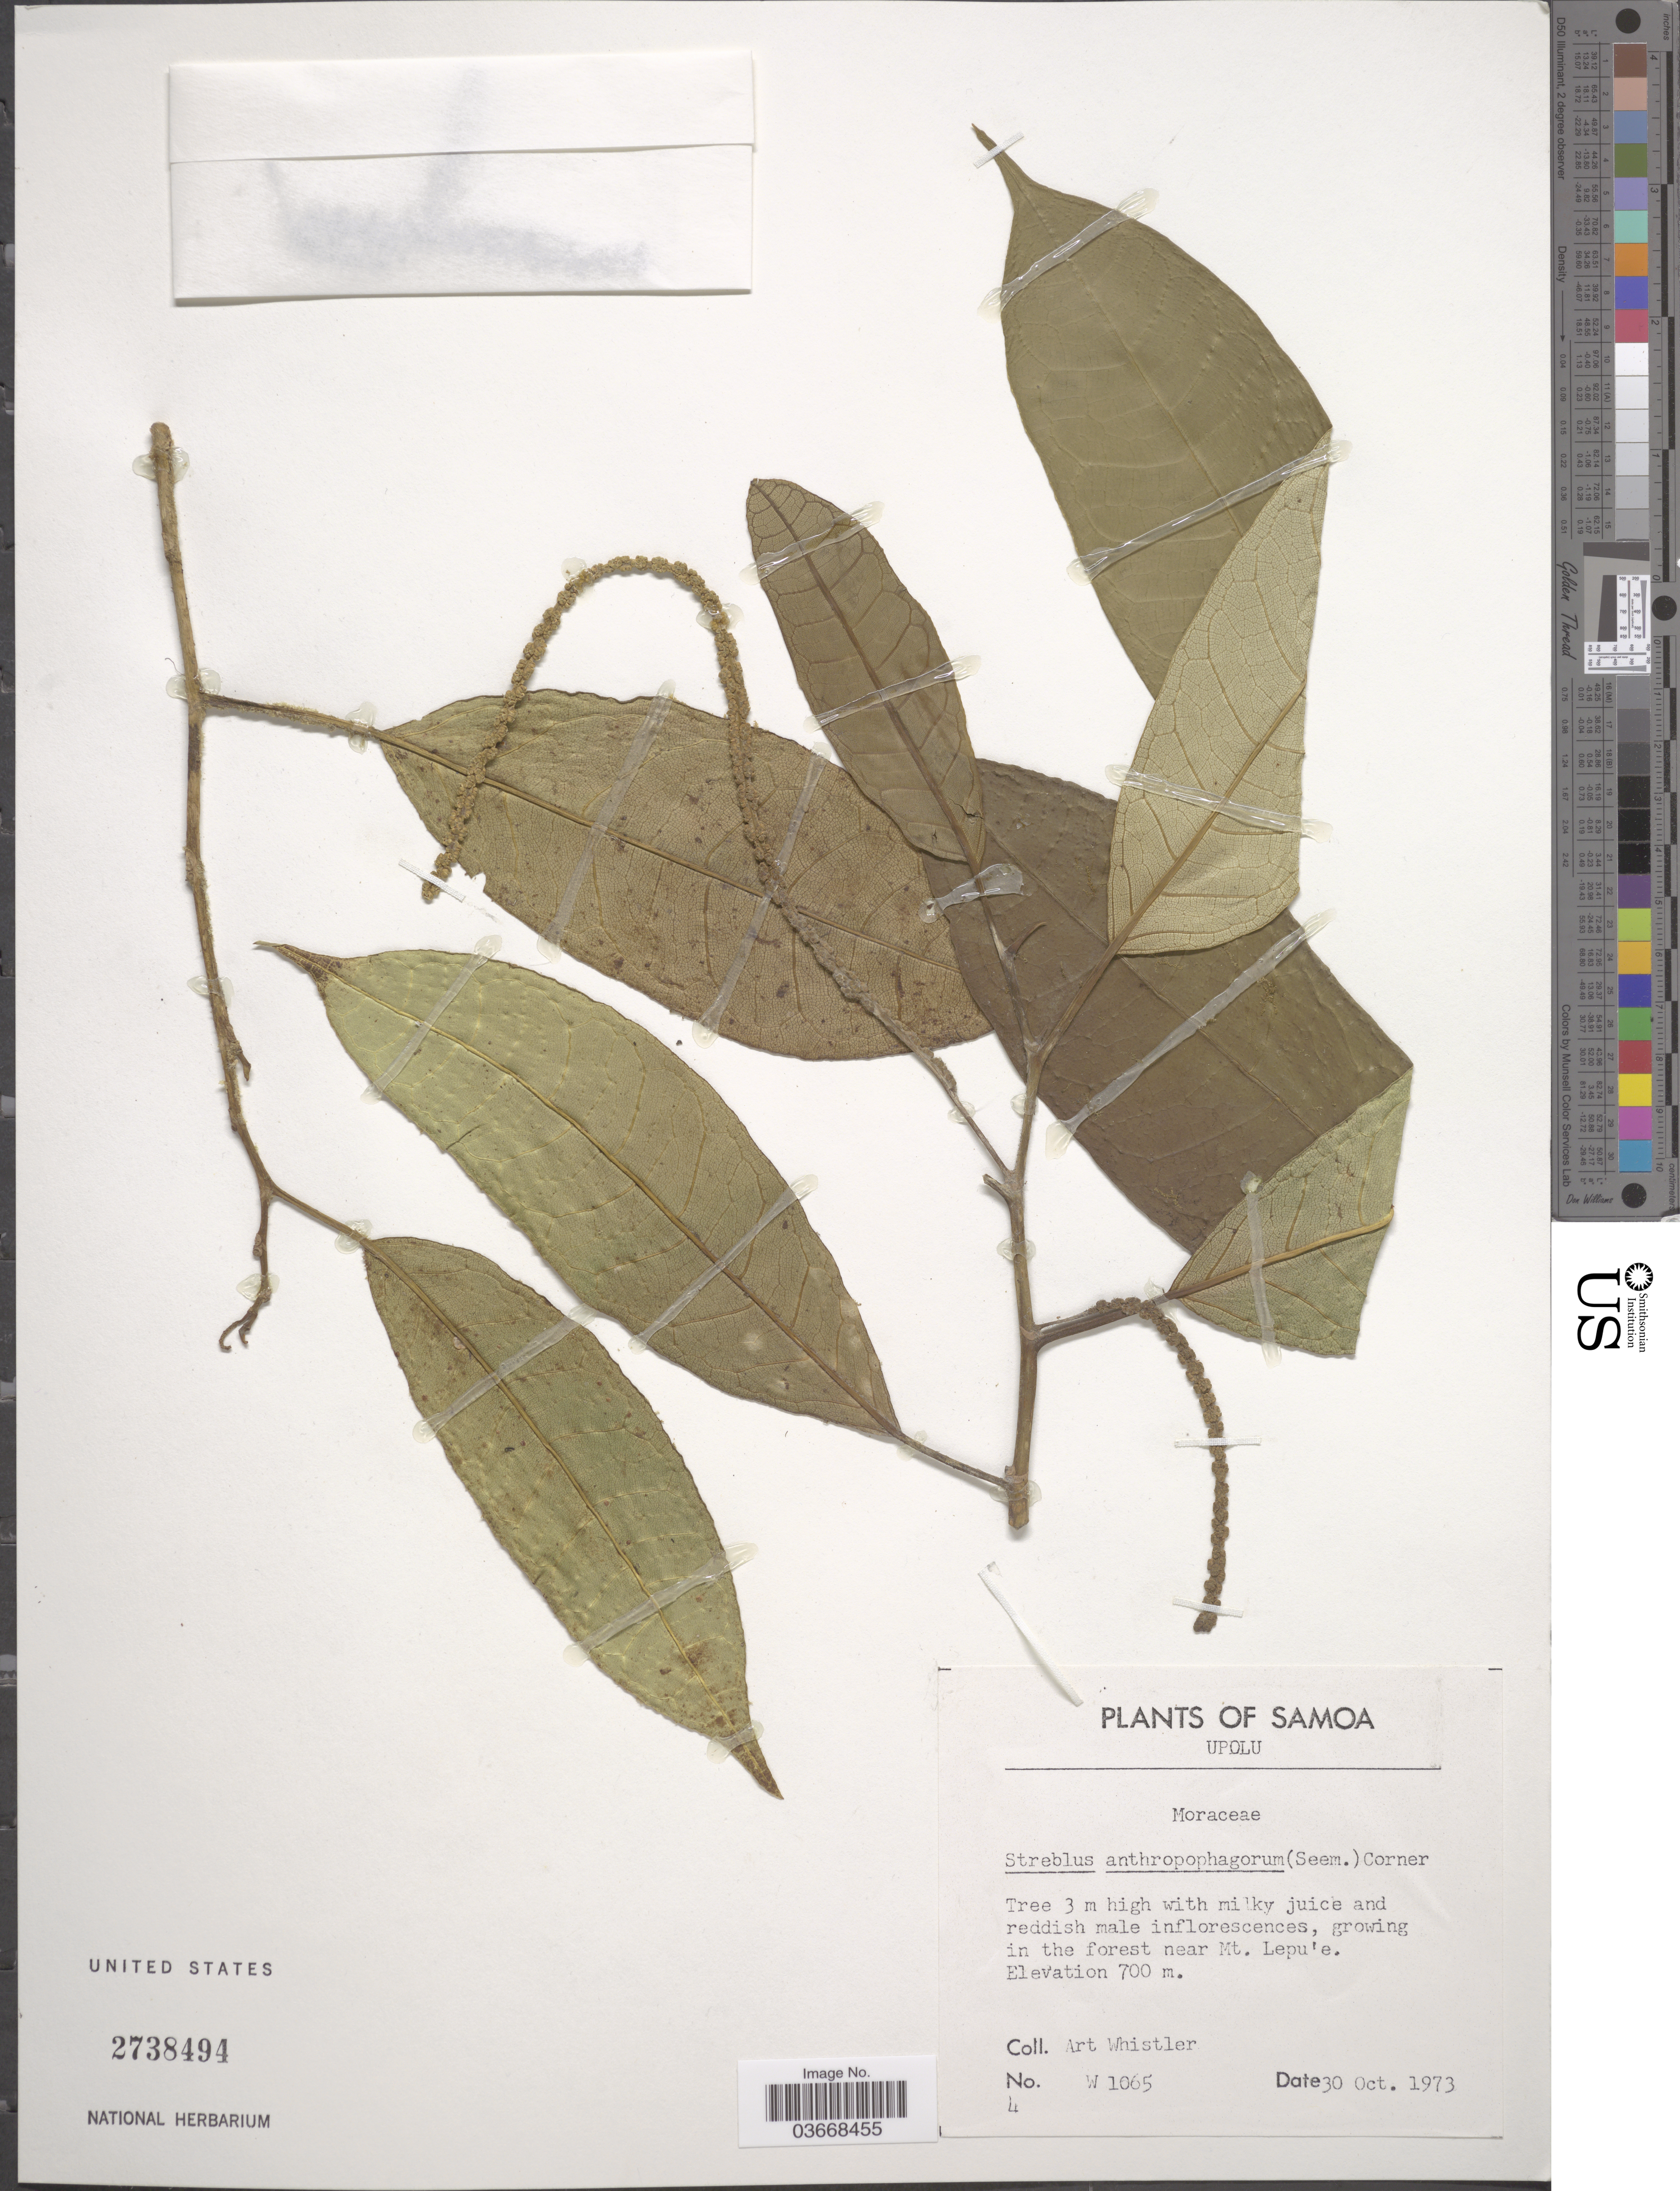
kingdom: Plantae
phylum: Tracheophyta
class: Magnoliopsida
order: Rosales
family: Moraceae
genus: Paratrophis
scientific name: Paratrophis anthropophagorum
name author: (Seem.) Benth. & Hook. f. ex Drake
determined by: Wagner, W. L., (BOT), Smithsonian Institution - National Museum of Natural History (UNITED STATES)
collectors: A. Whistler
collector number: W1065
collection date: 1973-10-30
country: Samoa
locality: Samoa. Upolu. In the forest near Mt. Lepu'e.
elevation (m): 700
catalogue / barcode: US 2738494